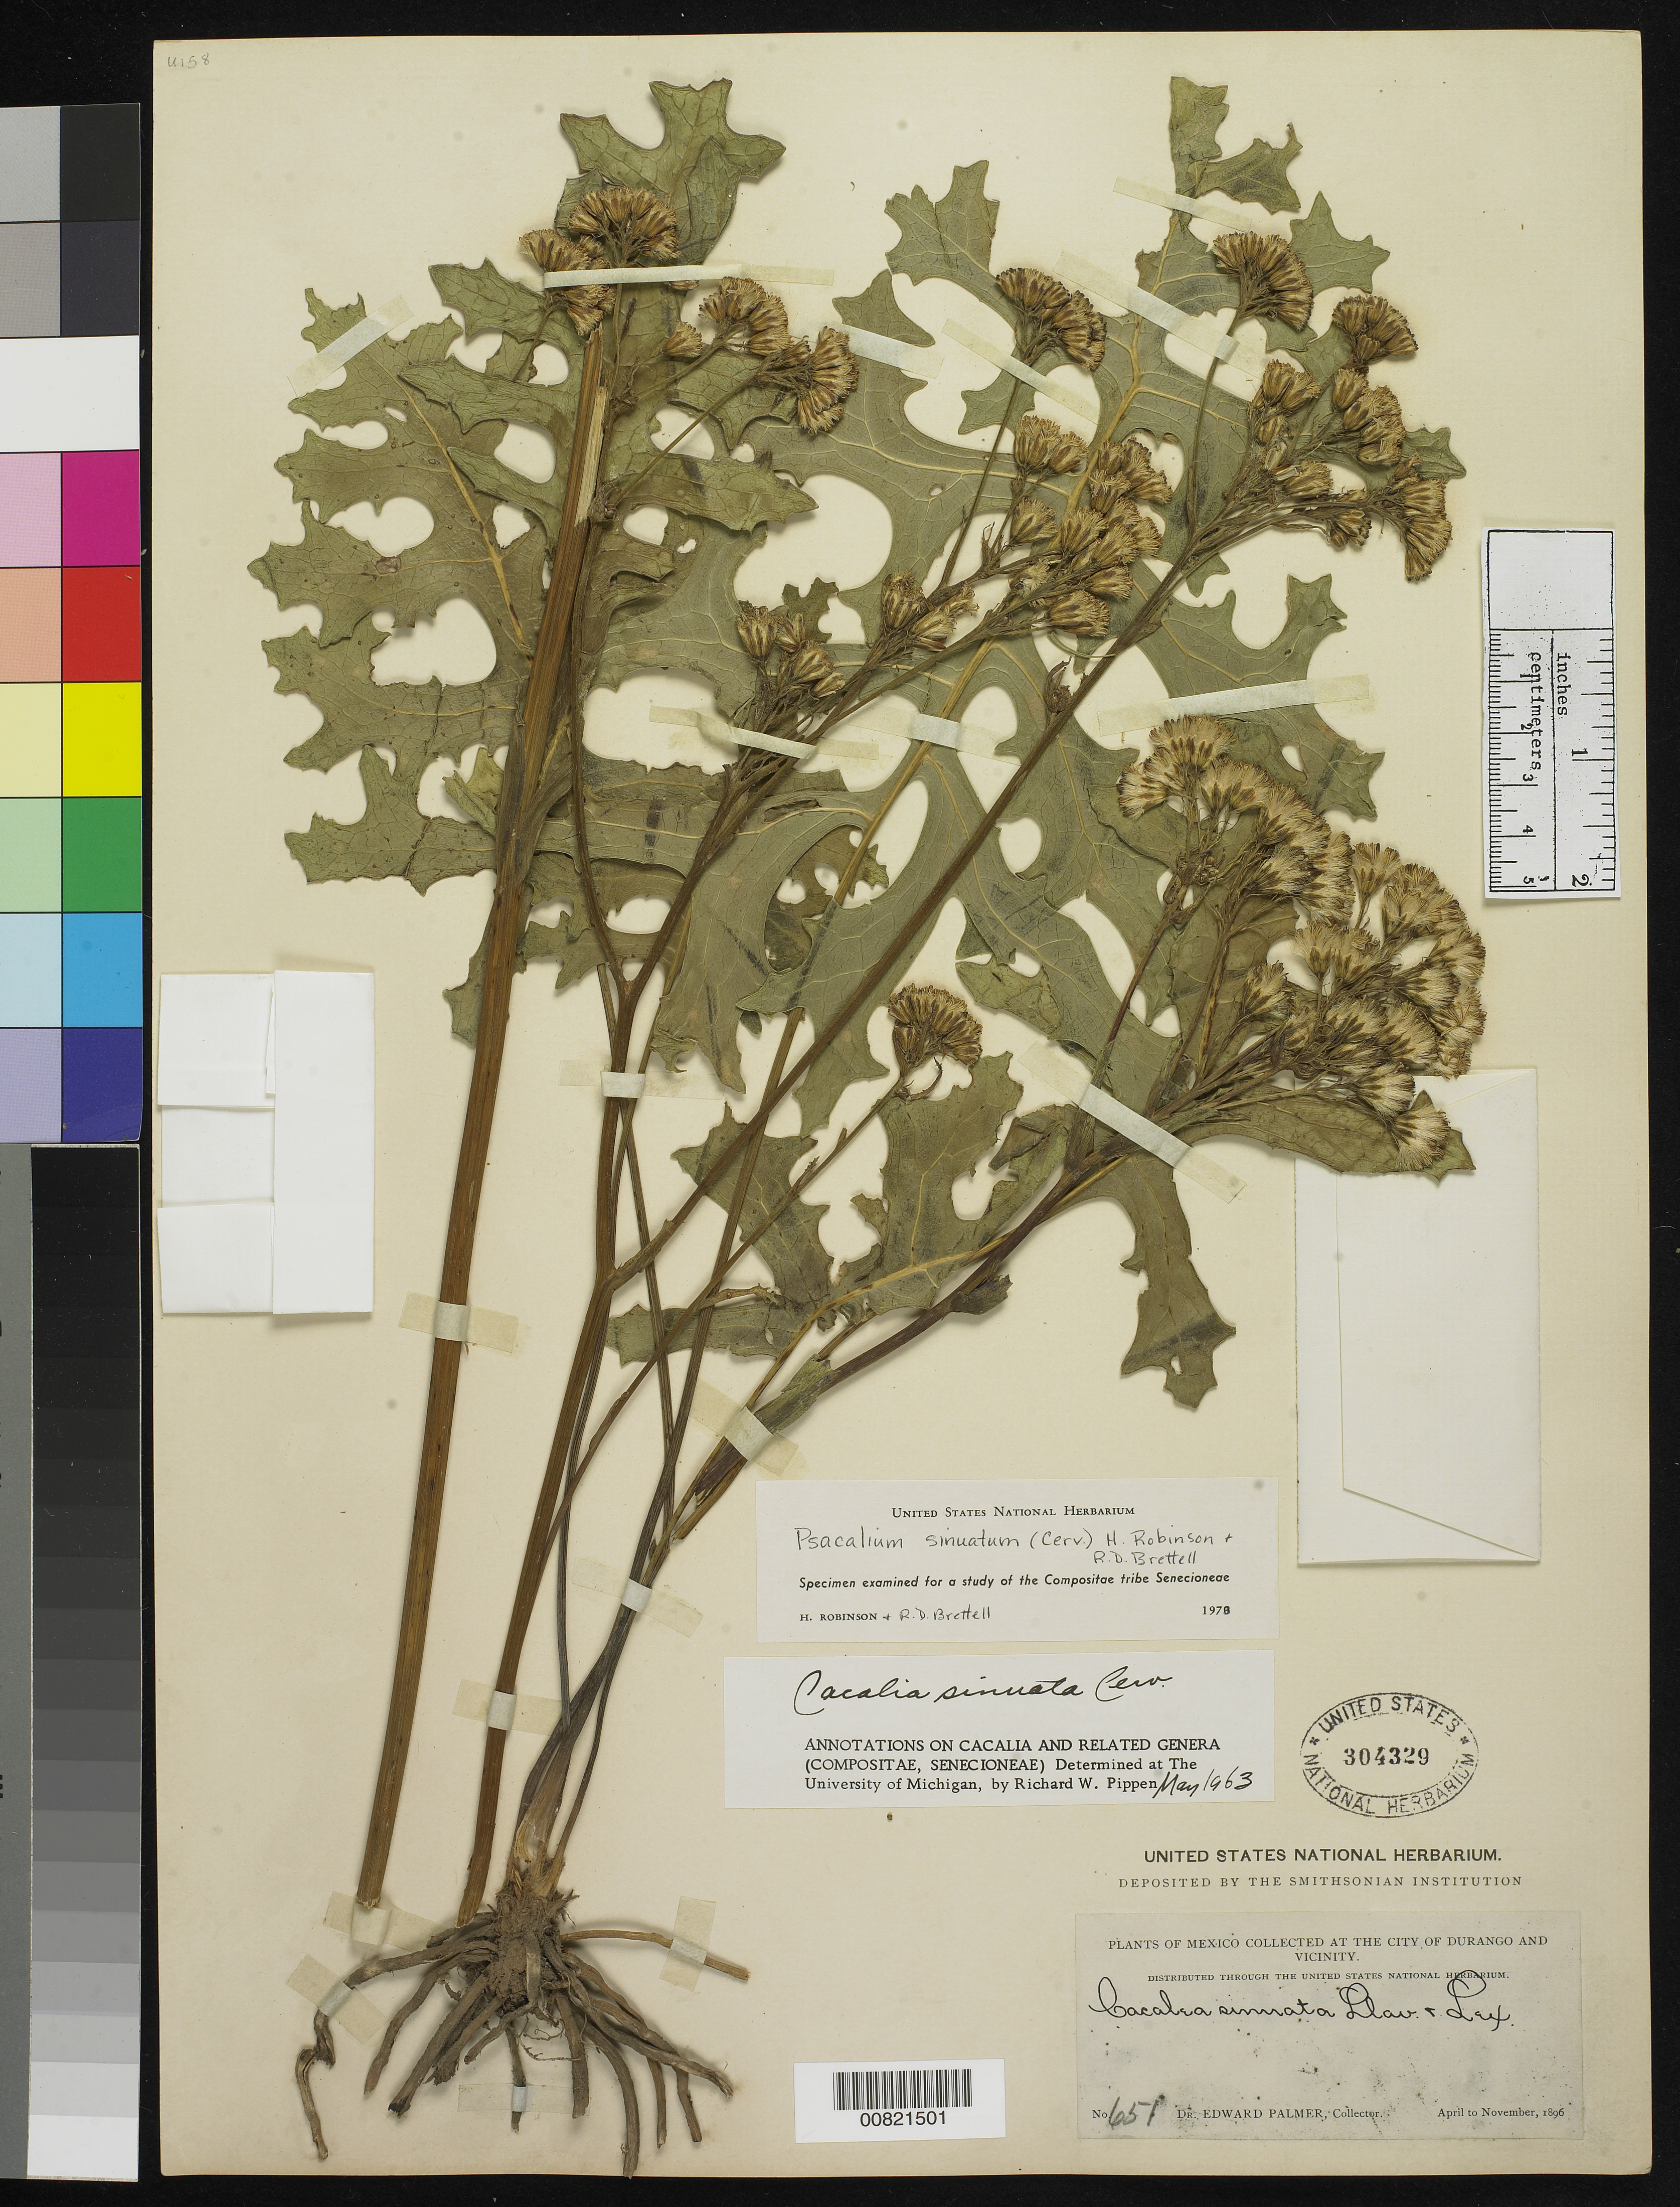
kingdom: Plantae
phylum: Tracheophyta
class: Magnoliopsida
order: Asterales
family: Asteraceae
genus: Psacalium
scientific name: Psacalium sinuatum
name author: (Cerv.) H. Rob. & Brettell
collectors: E. Palmer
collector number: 651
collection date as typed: Apr 1896 to -- Nov 1896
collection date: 1896-04/1896-11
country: Mexico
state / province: Durango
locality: City of Durango and vicinity.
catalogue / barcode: US 304329